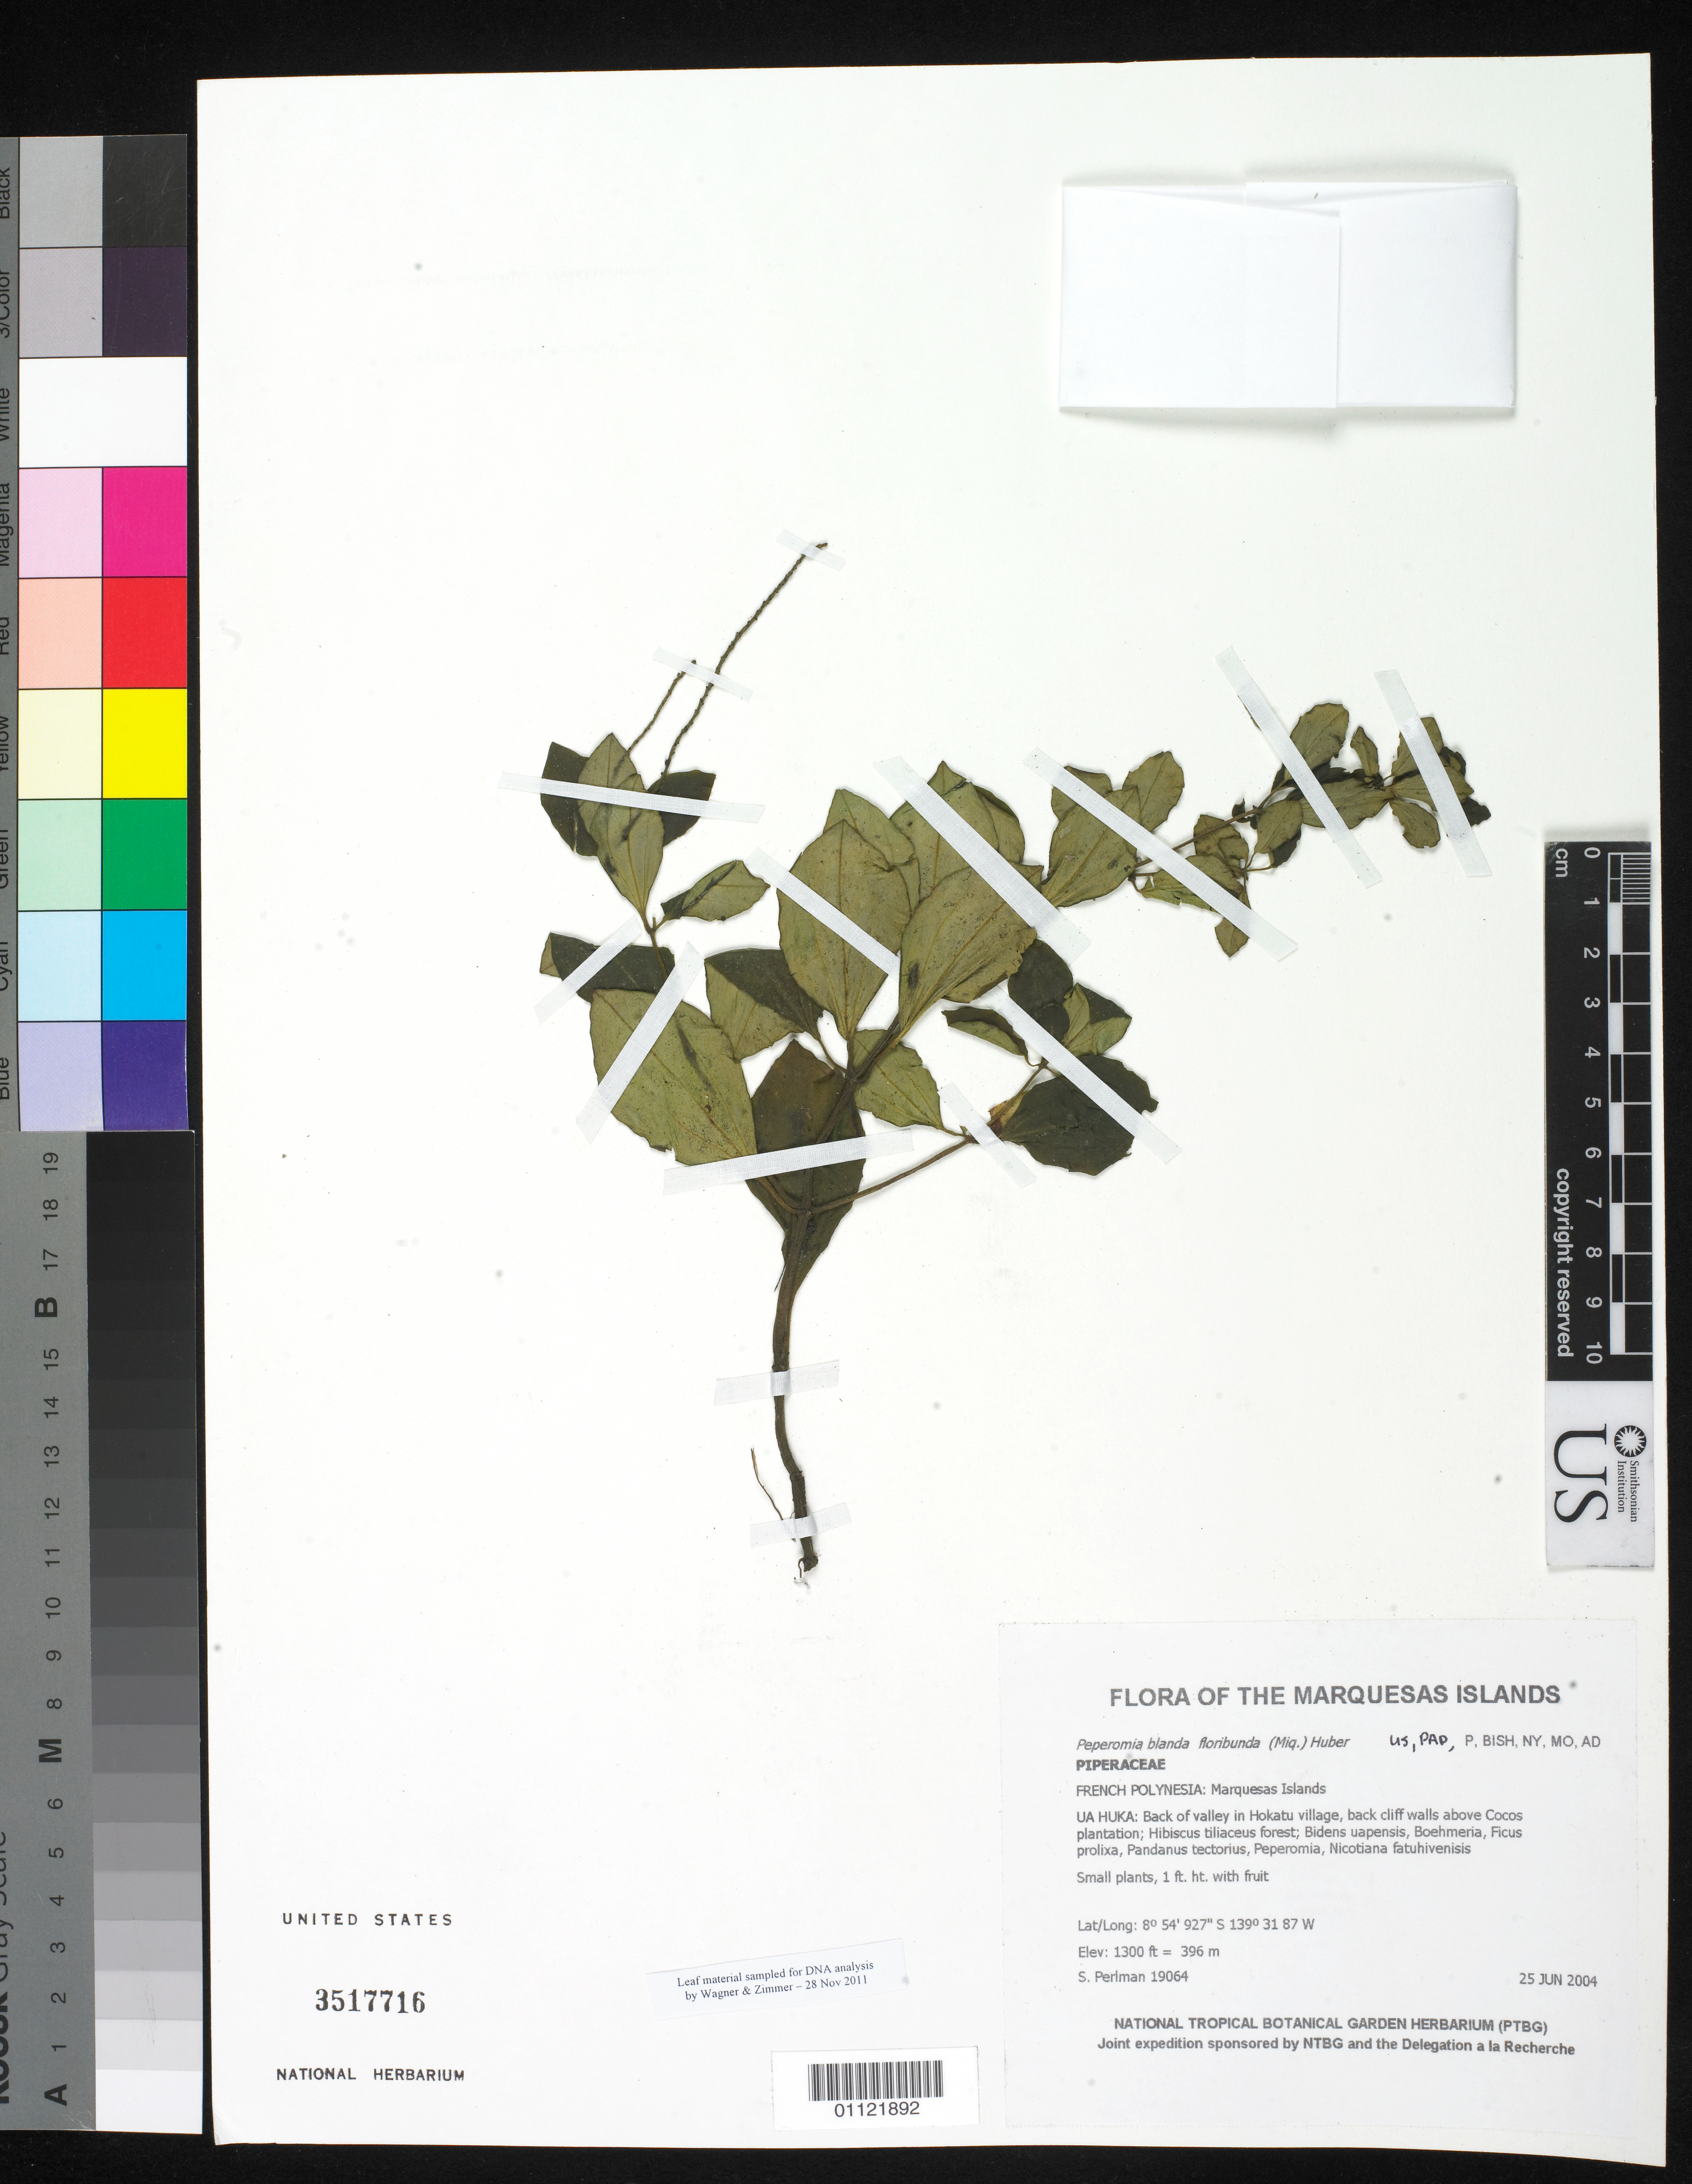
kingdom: Plantae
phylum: Tracheophyta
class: Magnoliopsida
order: Piperales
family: Piperaceae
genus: Peperomia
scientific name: Peperomia leptostachya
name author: Hook. & Arn.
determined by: Wagner, W. L., (BOT), Smithsonian Institution - National Museum of Natural History (UNITED STATES)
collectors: S. P. Perlman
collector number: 19064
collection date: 2004-06-25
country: French Polynesia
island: Ua Huka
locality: Back of valley in Hokatu village, back cliff walls above Cocos plantation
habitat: Hibiscus tiliaceus forest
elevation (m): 396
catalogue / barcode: US 3517716